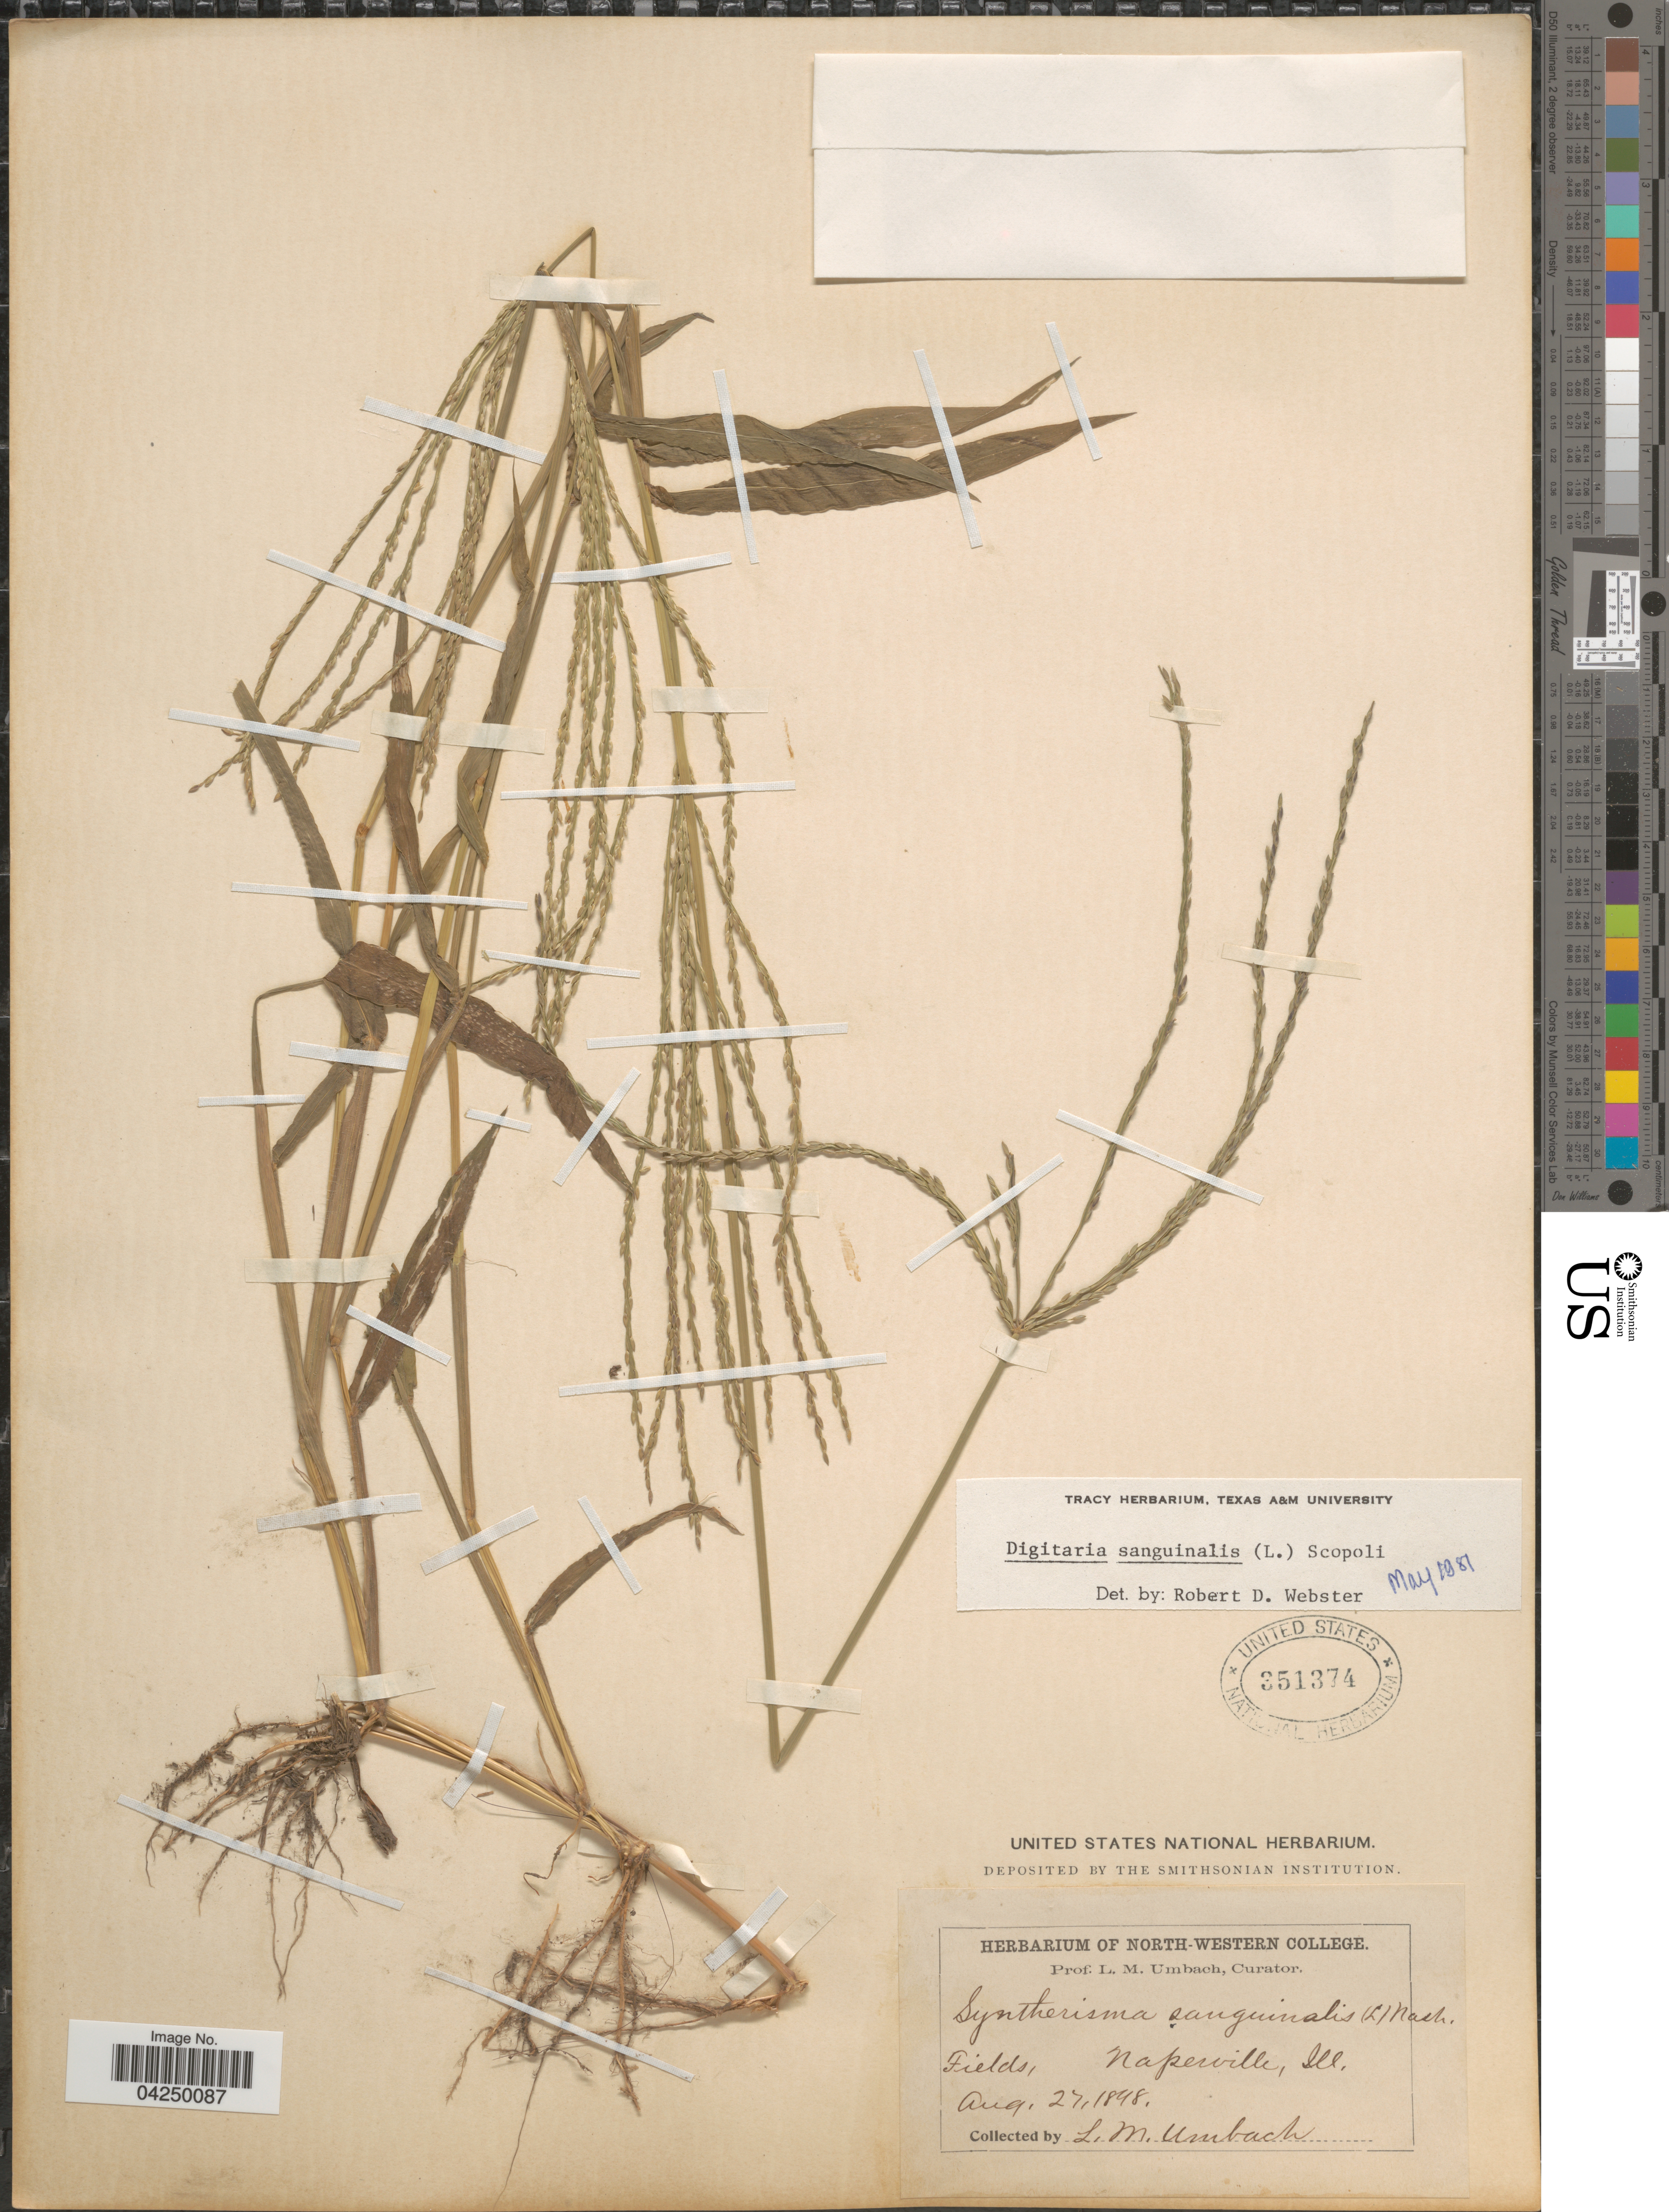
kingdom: Plantae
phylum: Tracheophyta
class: Liliopsida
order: Poales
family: Poaceae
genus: Digitaria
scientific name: Digitaria sanguinalis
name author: (L.) Scop.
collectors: L. M. Umbach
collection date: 1848-08-27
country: United States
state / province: Illinois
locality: Fields, Naperville.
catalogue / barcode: US 351374